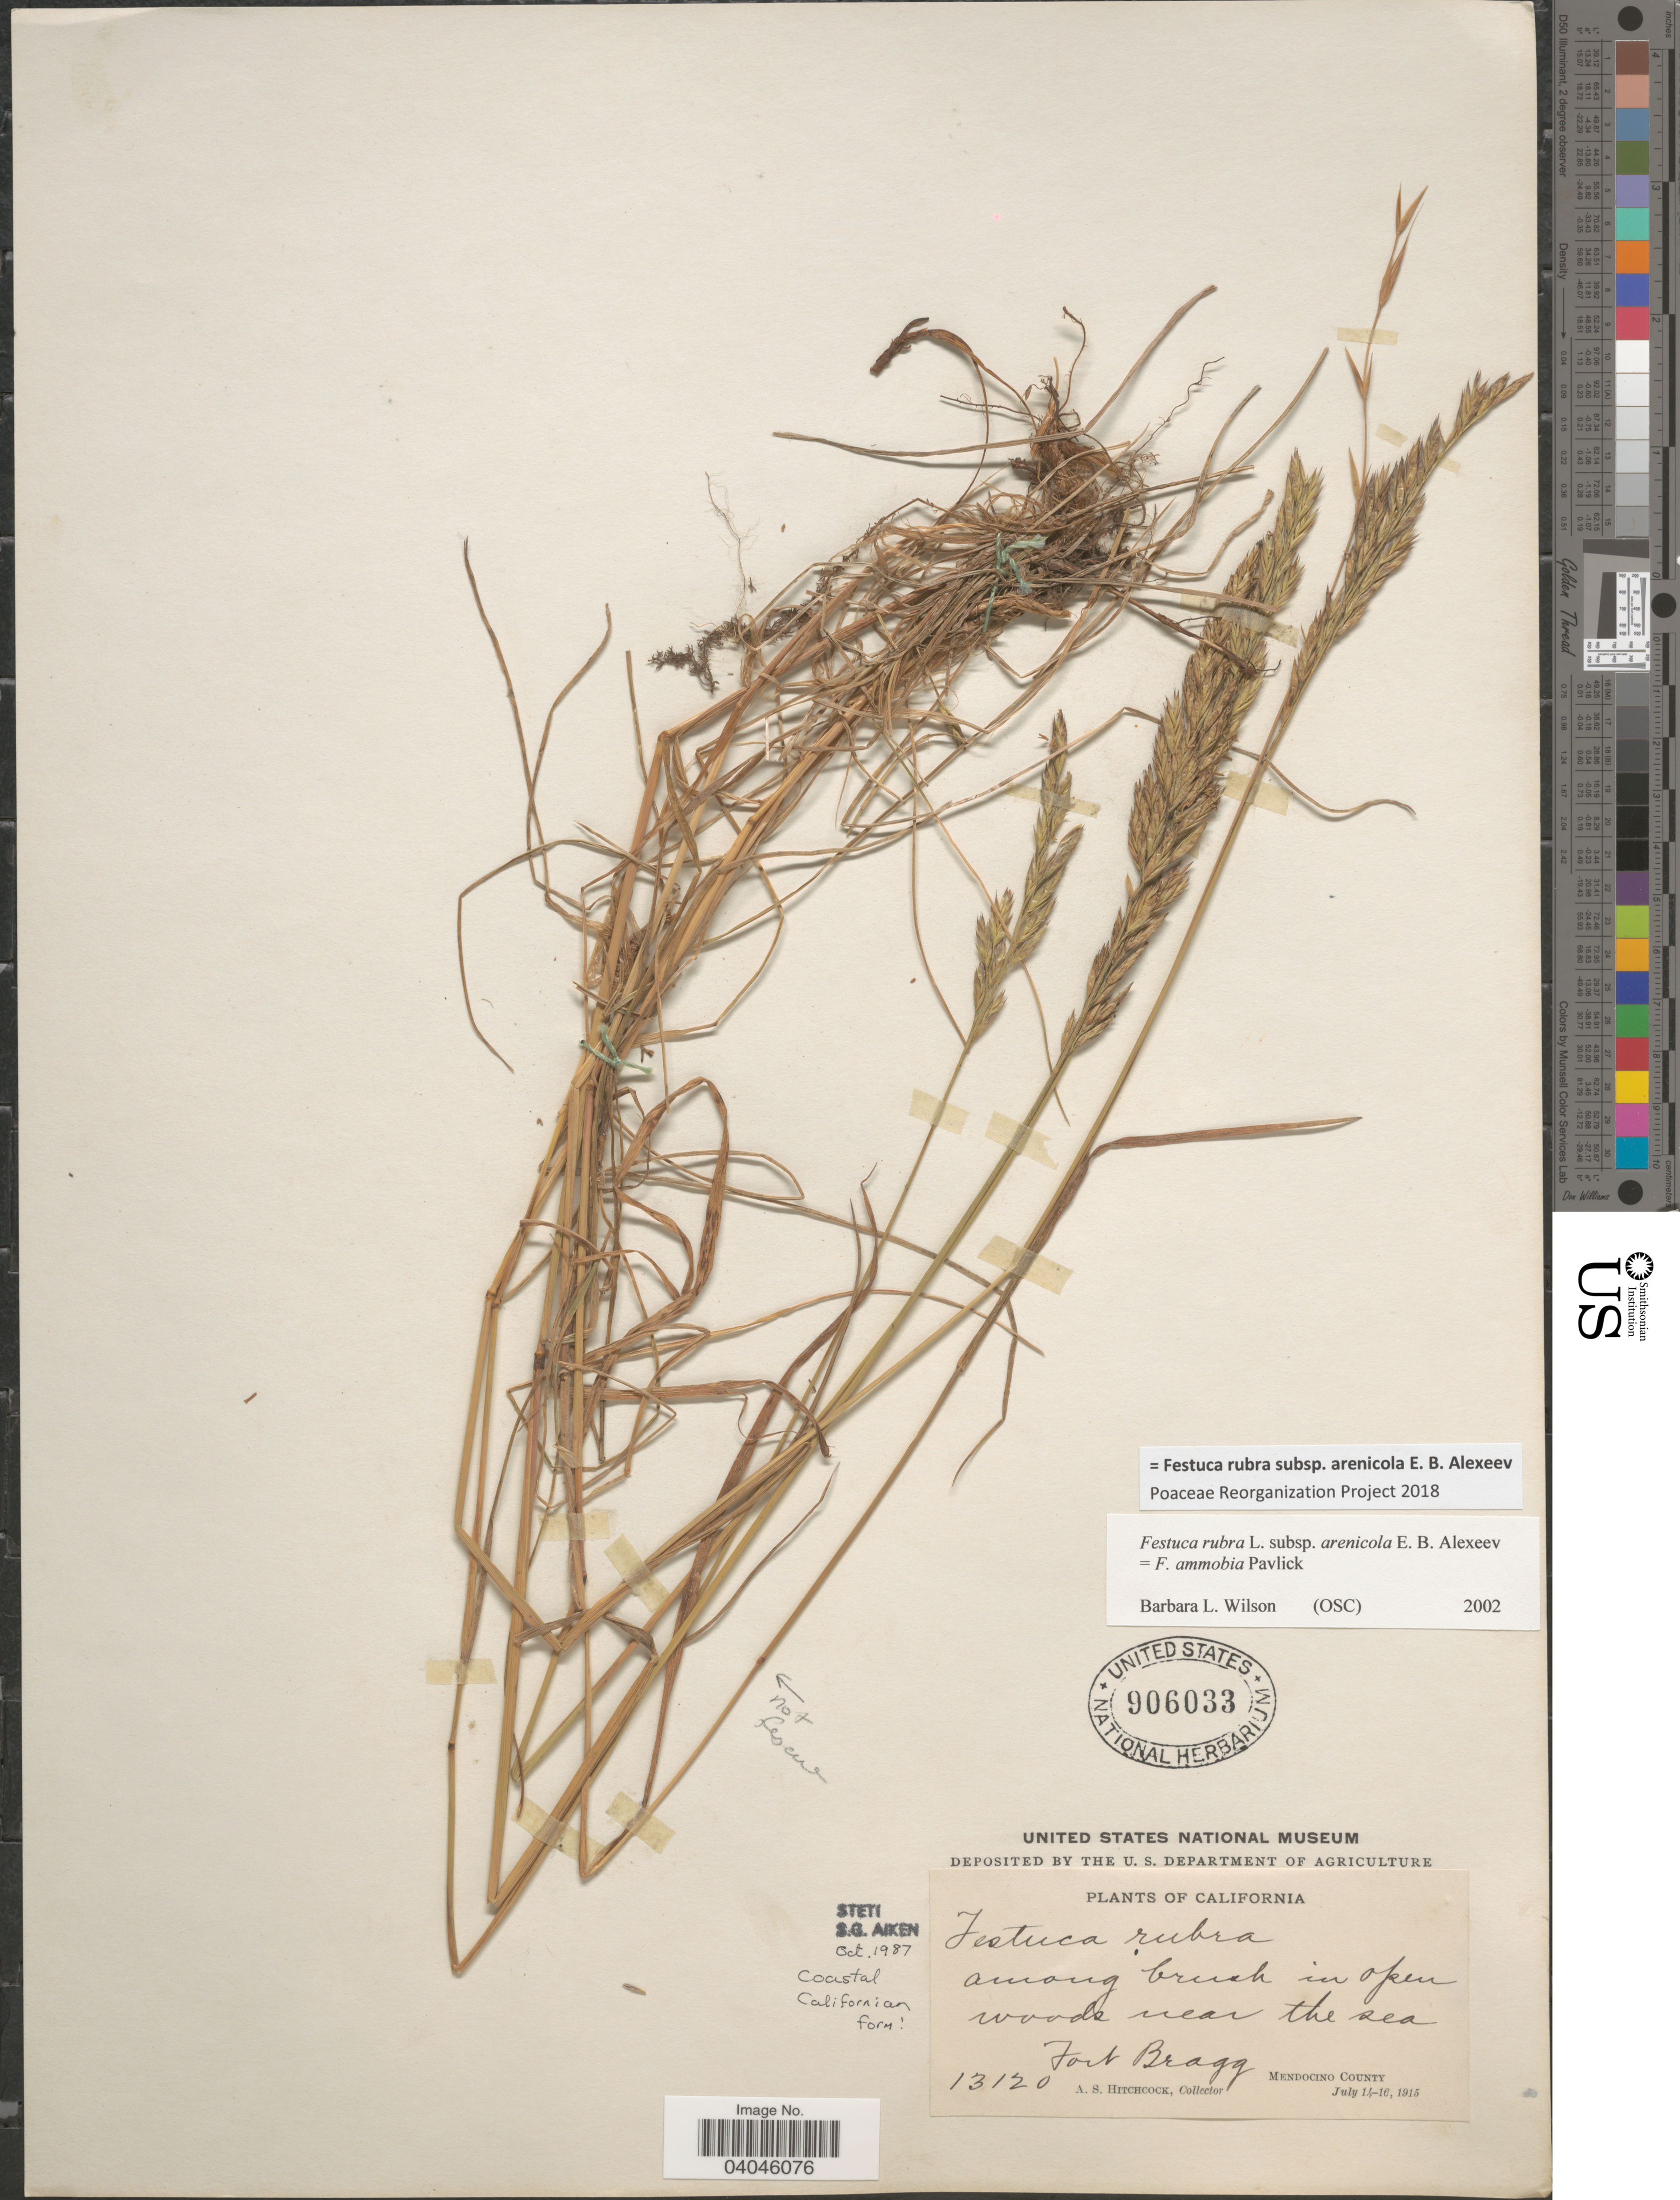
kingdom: Plantae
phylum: Tracheophyta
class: Liliopsida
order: Poales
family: Poaceae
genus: Festuca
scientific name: Festuca rubra subsp. arenicola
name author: E.B. Alexeev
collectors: A. S. Hitchcock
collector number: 13120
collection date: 1915-07-14/1915-07-16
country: United States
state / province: California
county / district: Mendocino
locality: Near the sea. Fort Bragg. Mendocino County.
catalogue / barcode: US 906033